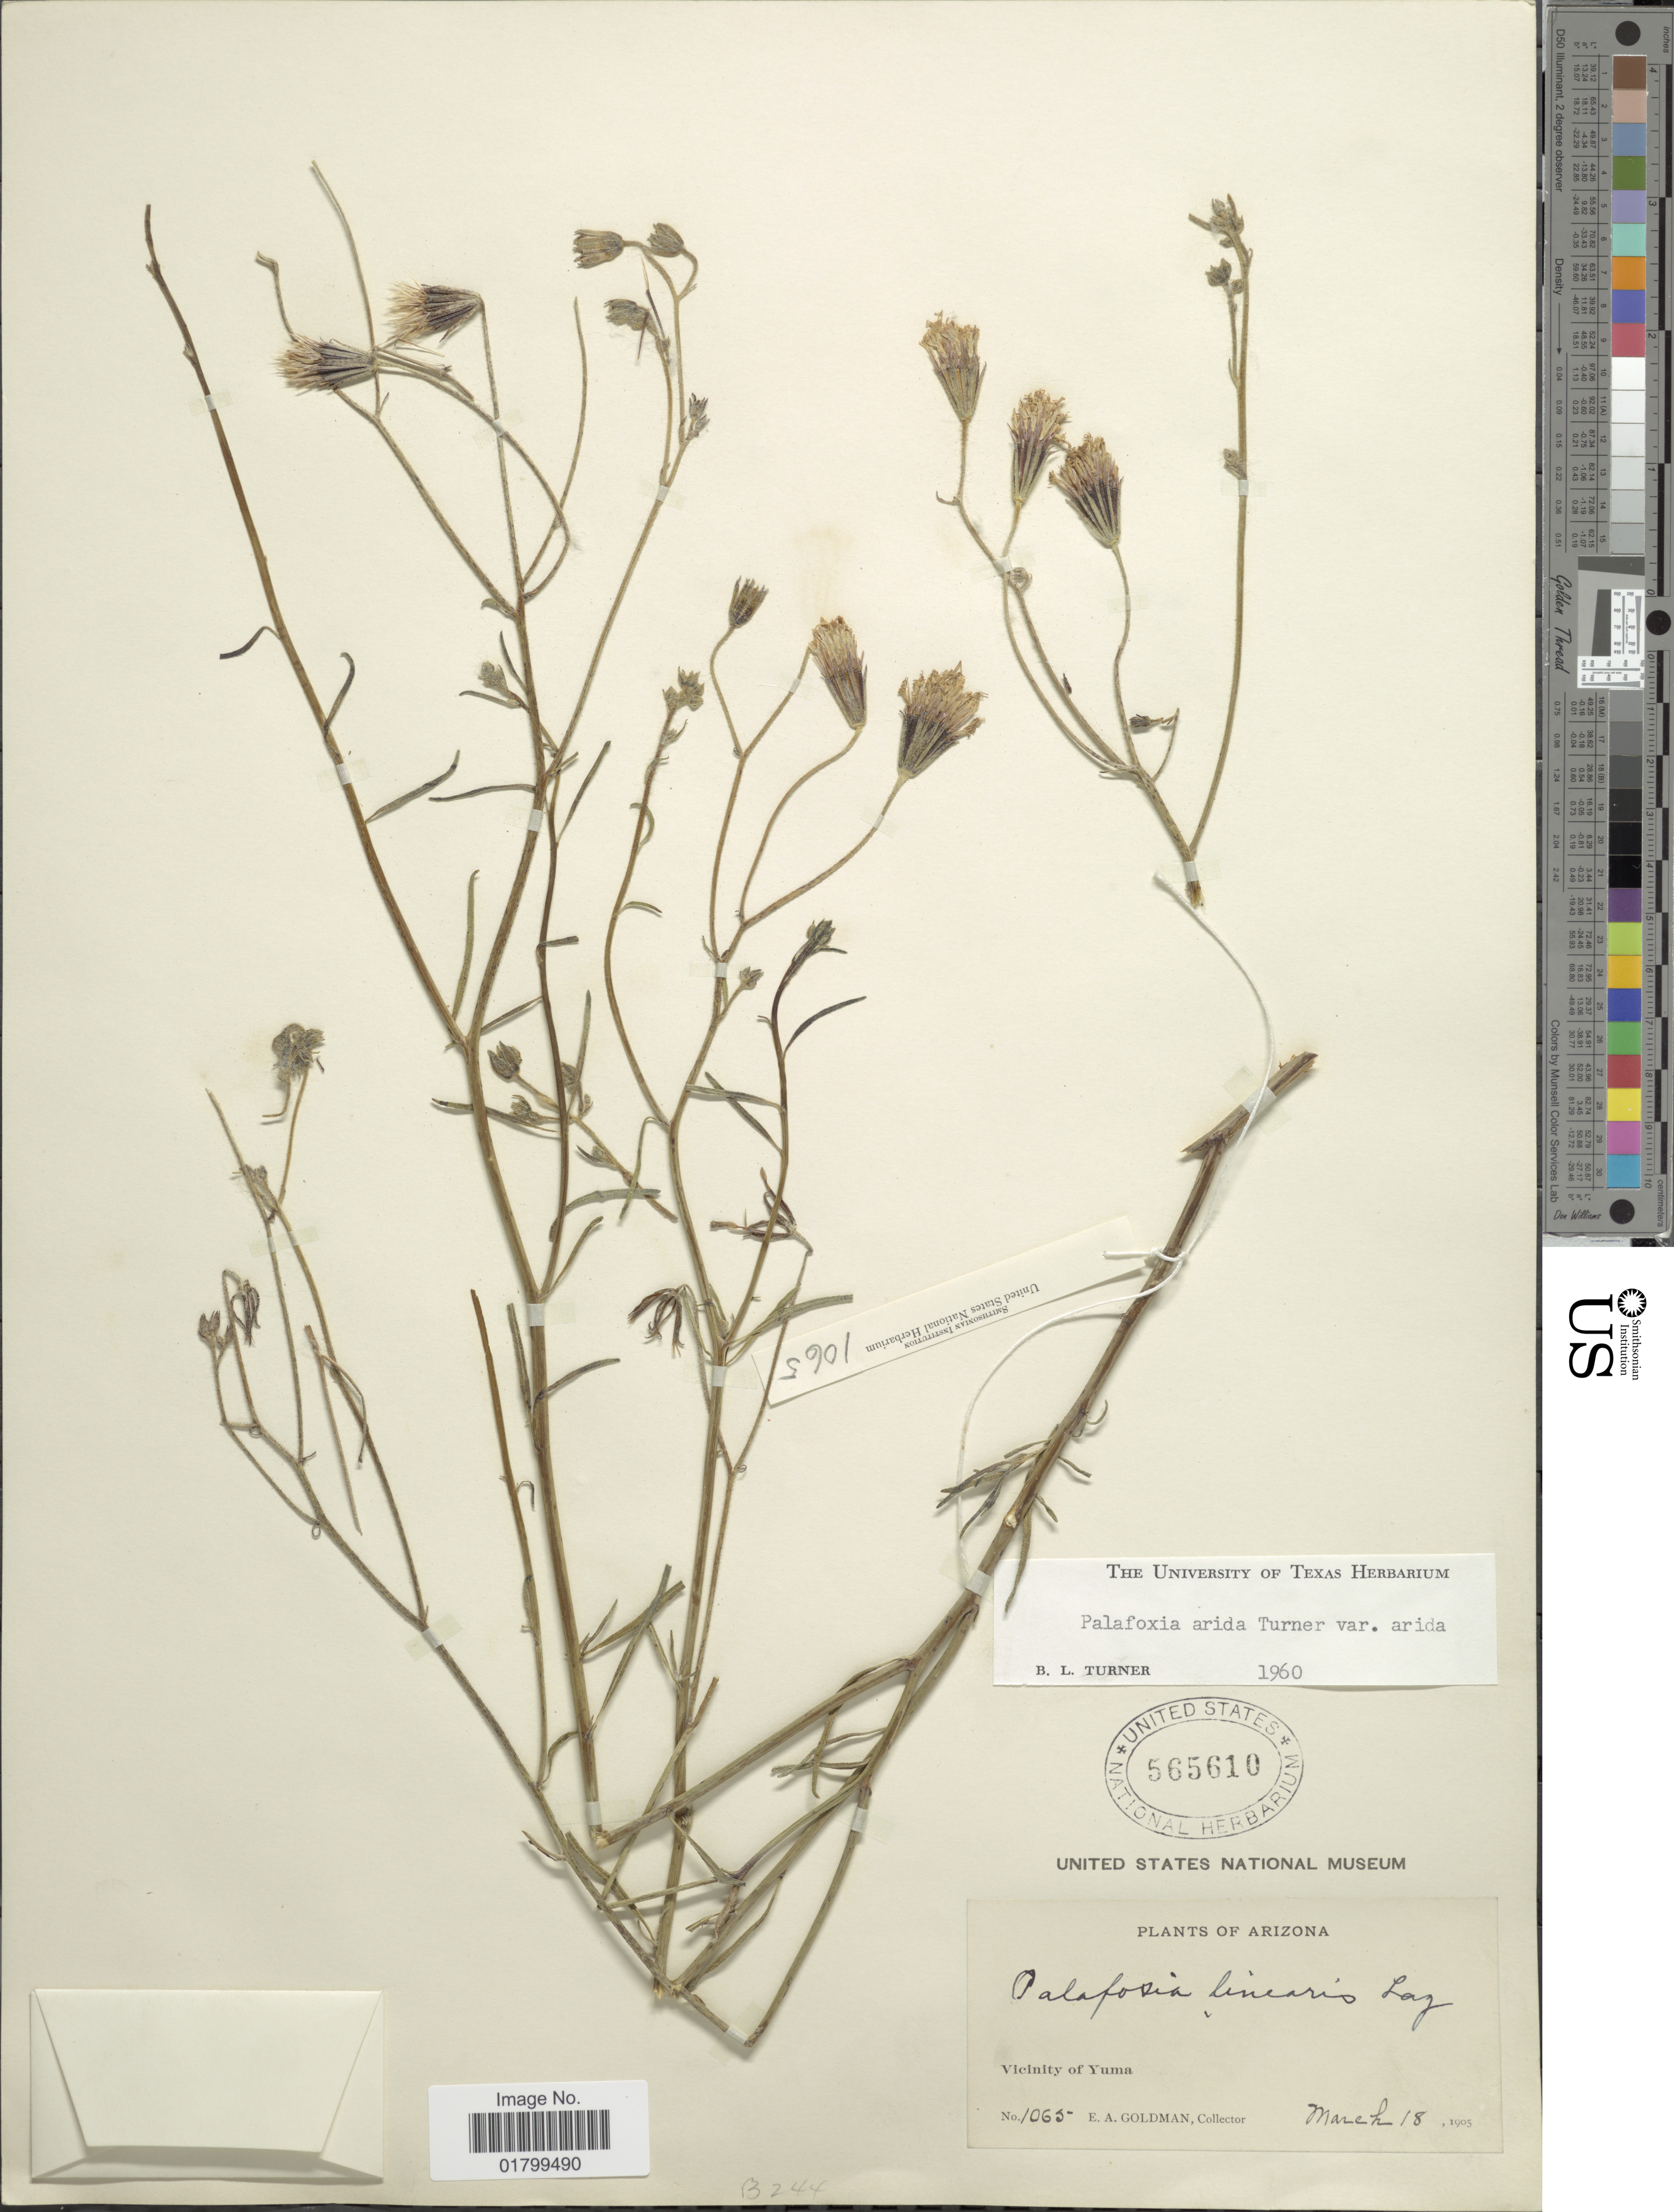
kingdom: Plantae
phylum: Tracheophyta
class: Magnoliopsida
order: Asterales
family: Asteraceae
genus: Palafoxia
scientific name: Palafoxia arida var. arida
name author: B.L. Turner & M.I. Morris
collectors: E. A. Goldman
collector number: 1065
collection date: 1905-03-18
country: United States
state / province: Arizona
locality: Vicinity of Yuma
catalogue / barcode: US 565610